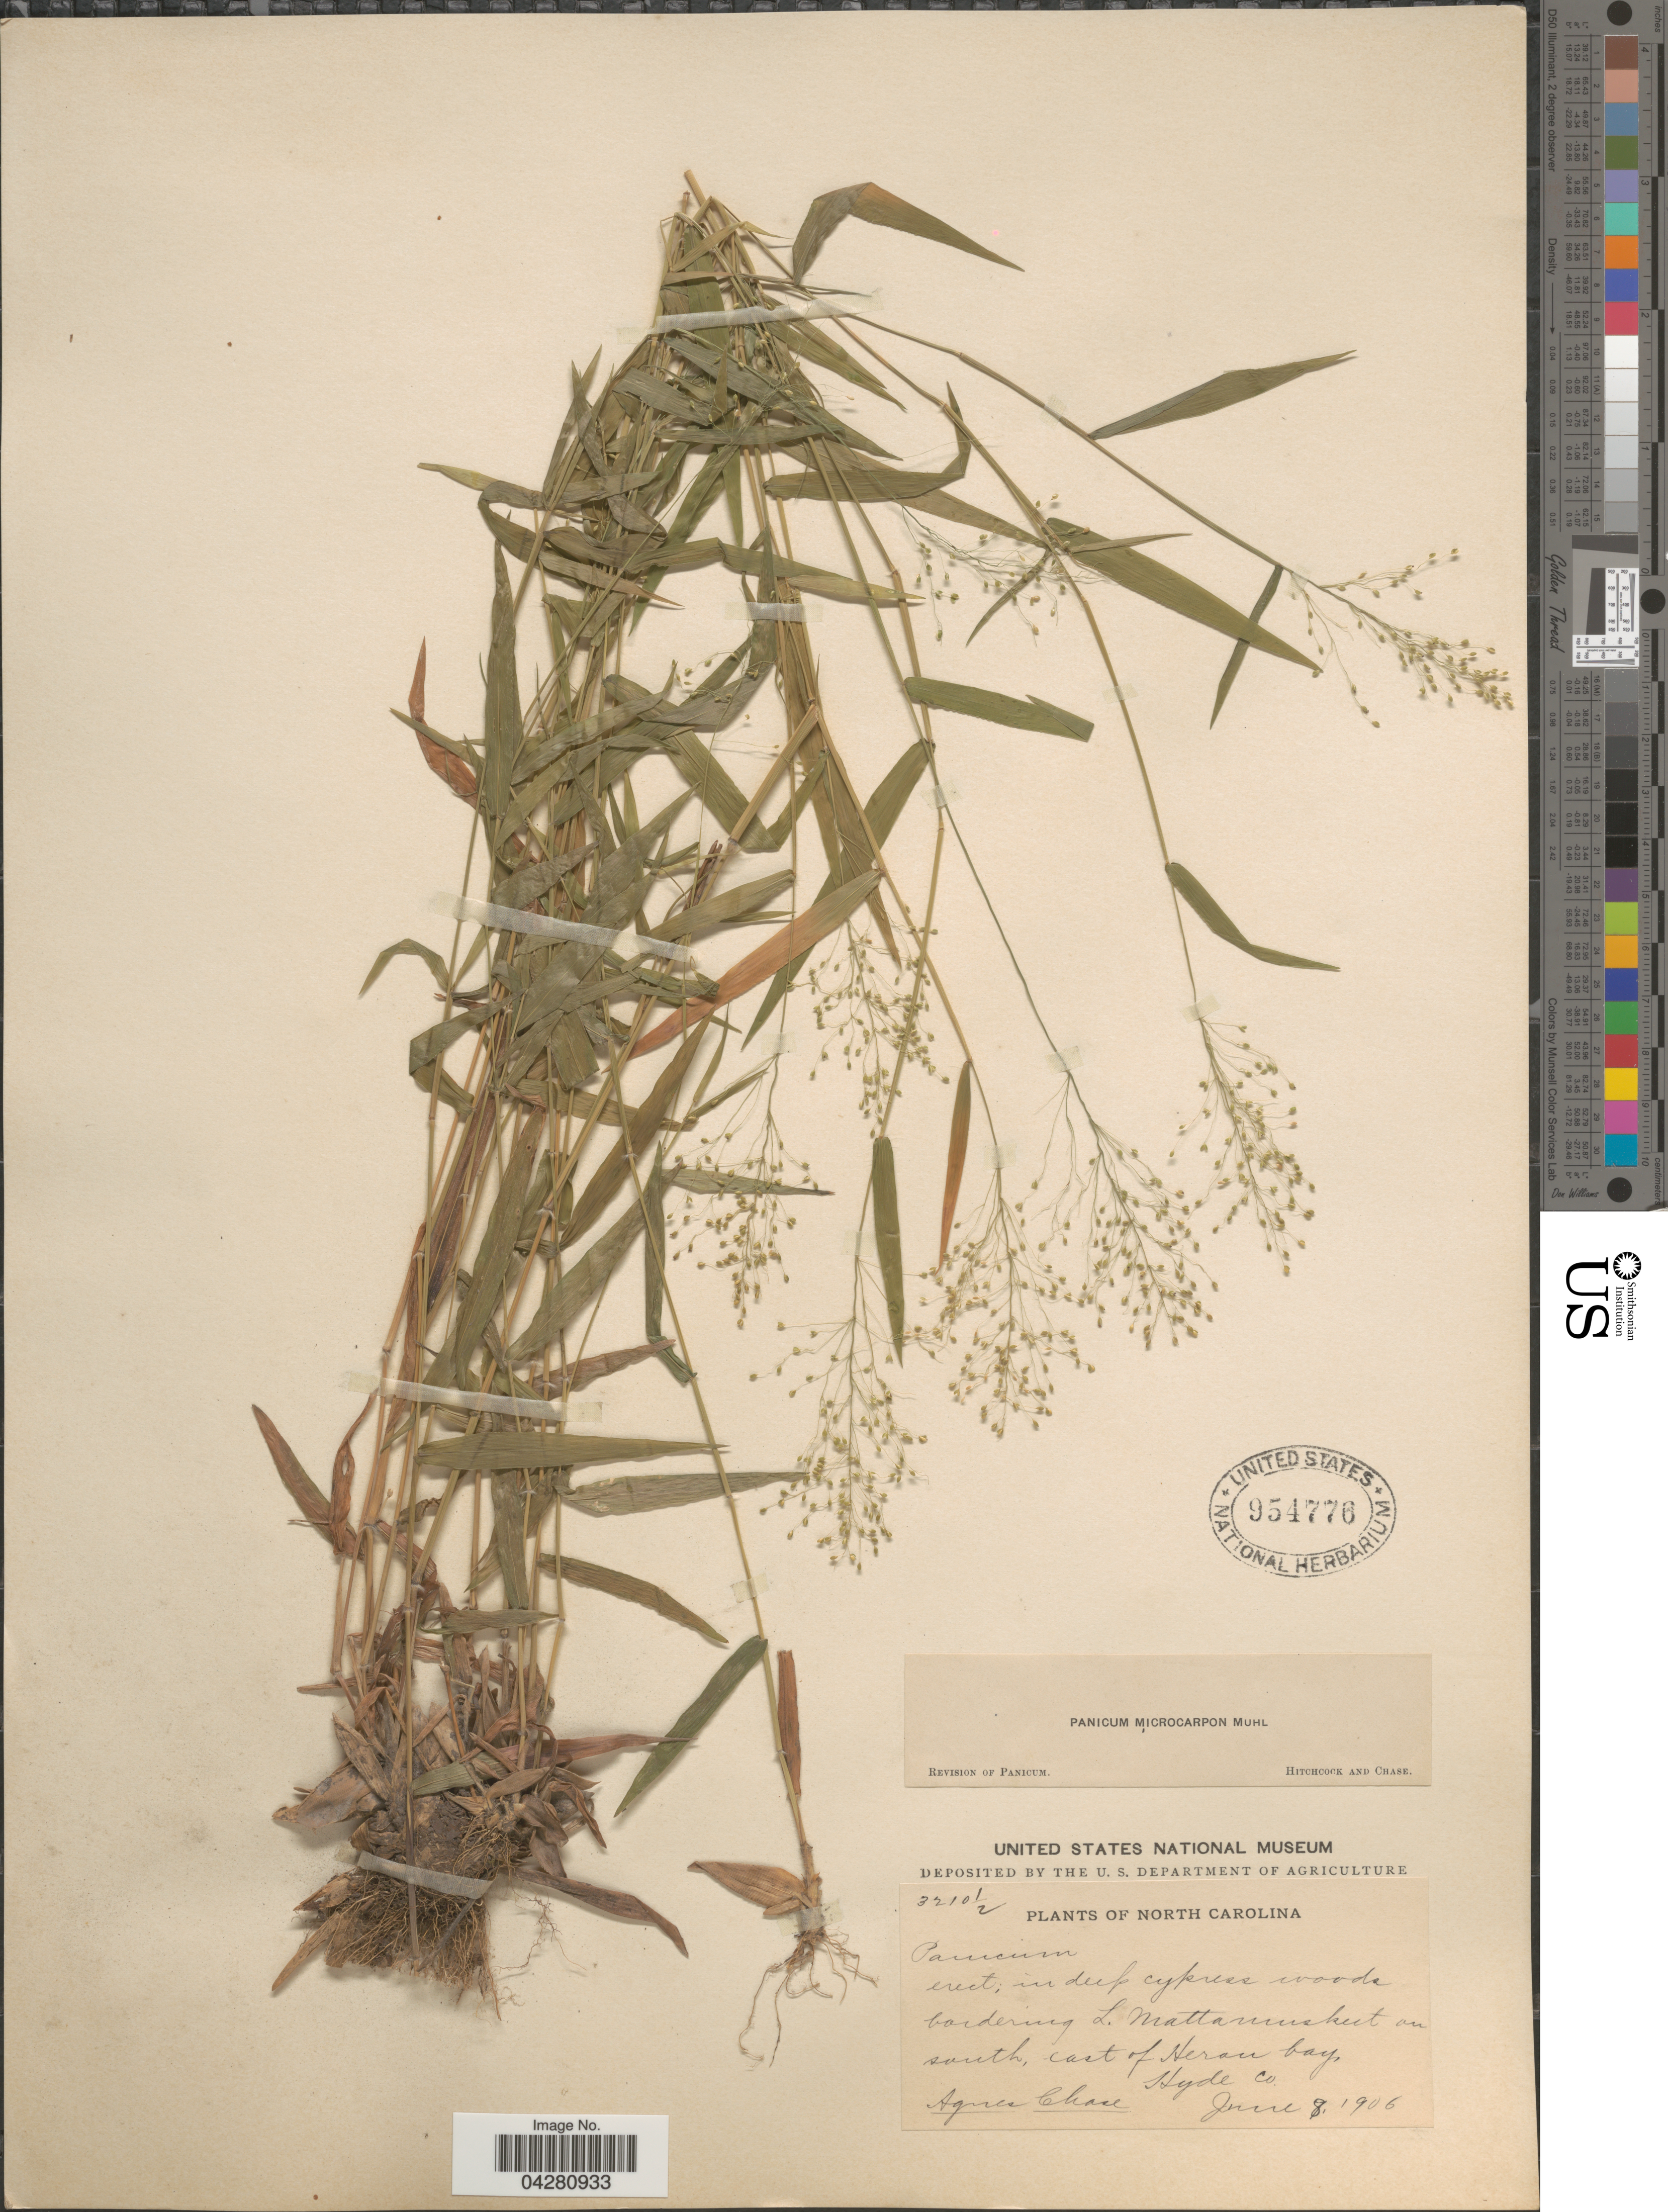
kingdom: Plantae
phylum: Tracheophyta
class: Liliopsida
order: Poales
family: Poaceae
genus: Dichanthelium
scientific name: Dichanthelium dichotomum var. dichotomum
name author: (L.) Gould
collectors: A. Chase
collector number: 3210½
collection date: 1906-06-08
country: United States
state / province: North Carolina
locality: Erect, in deep cypress woods bordering L. Mattamuskeet on south, east of Heron bay, Hyde Co.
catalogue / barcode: US 954776